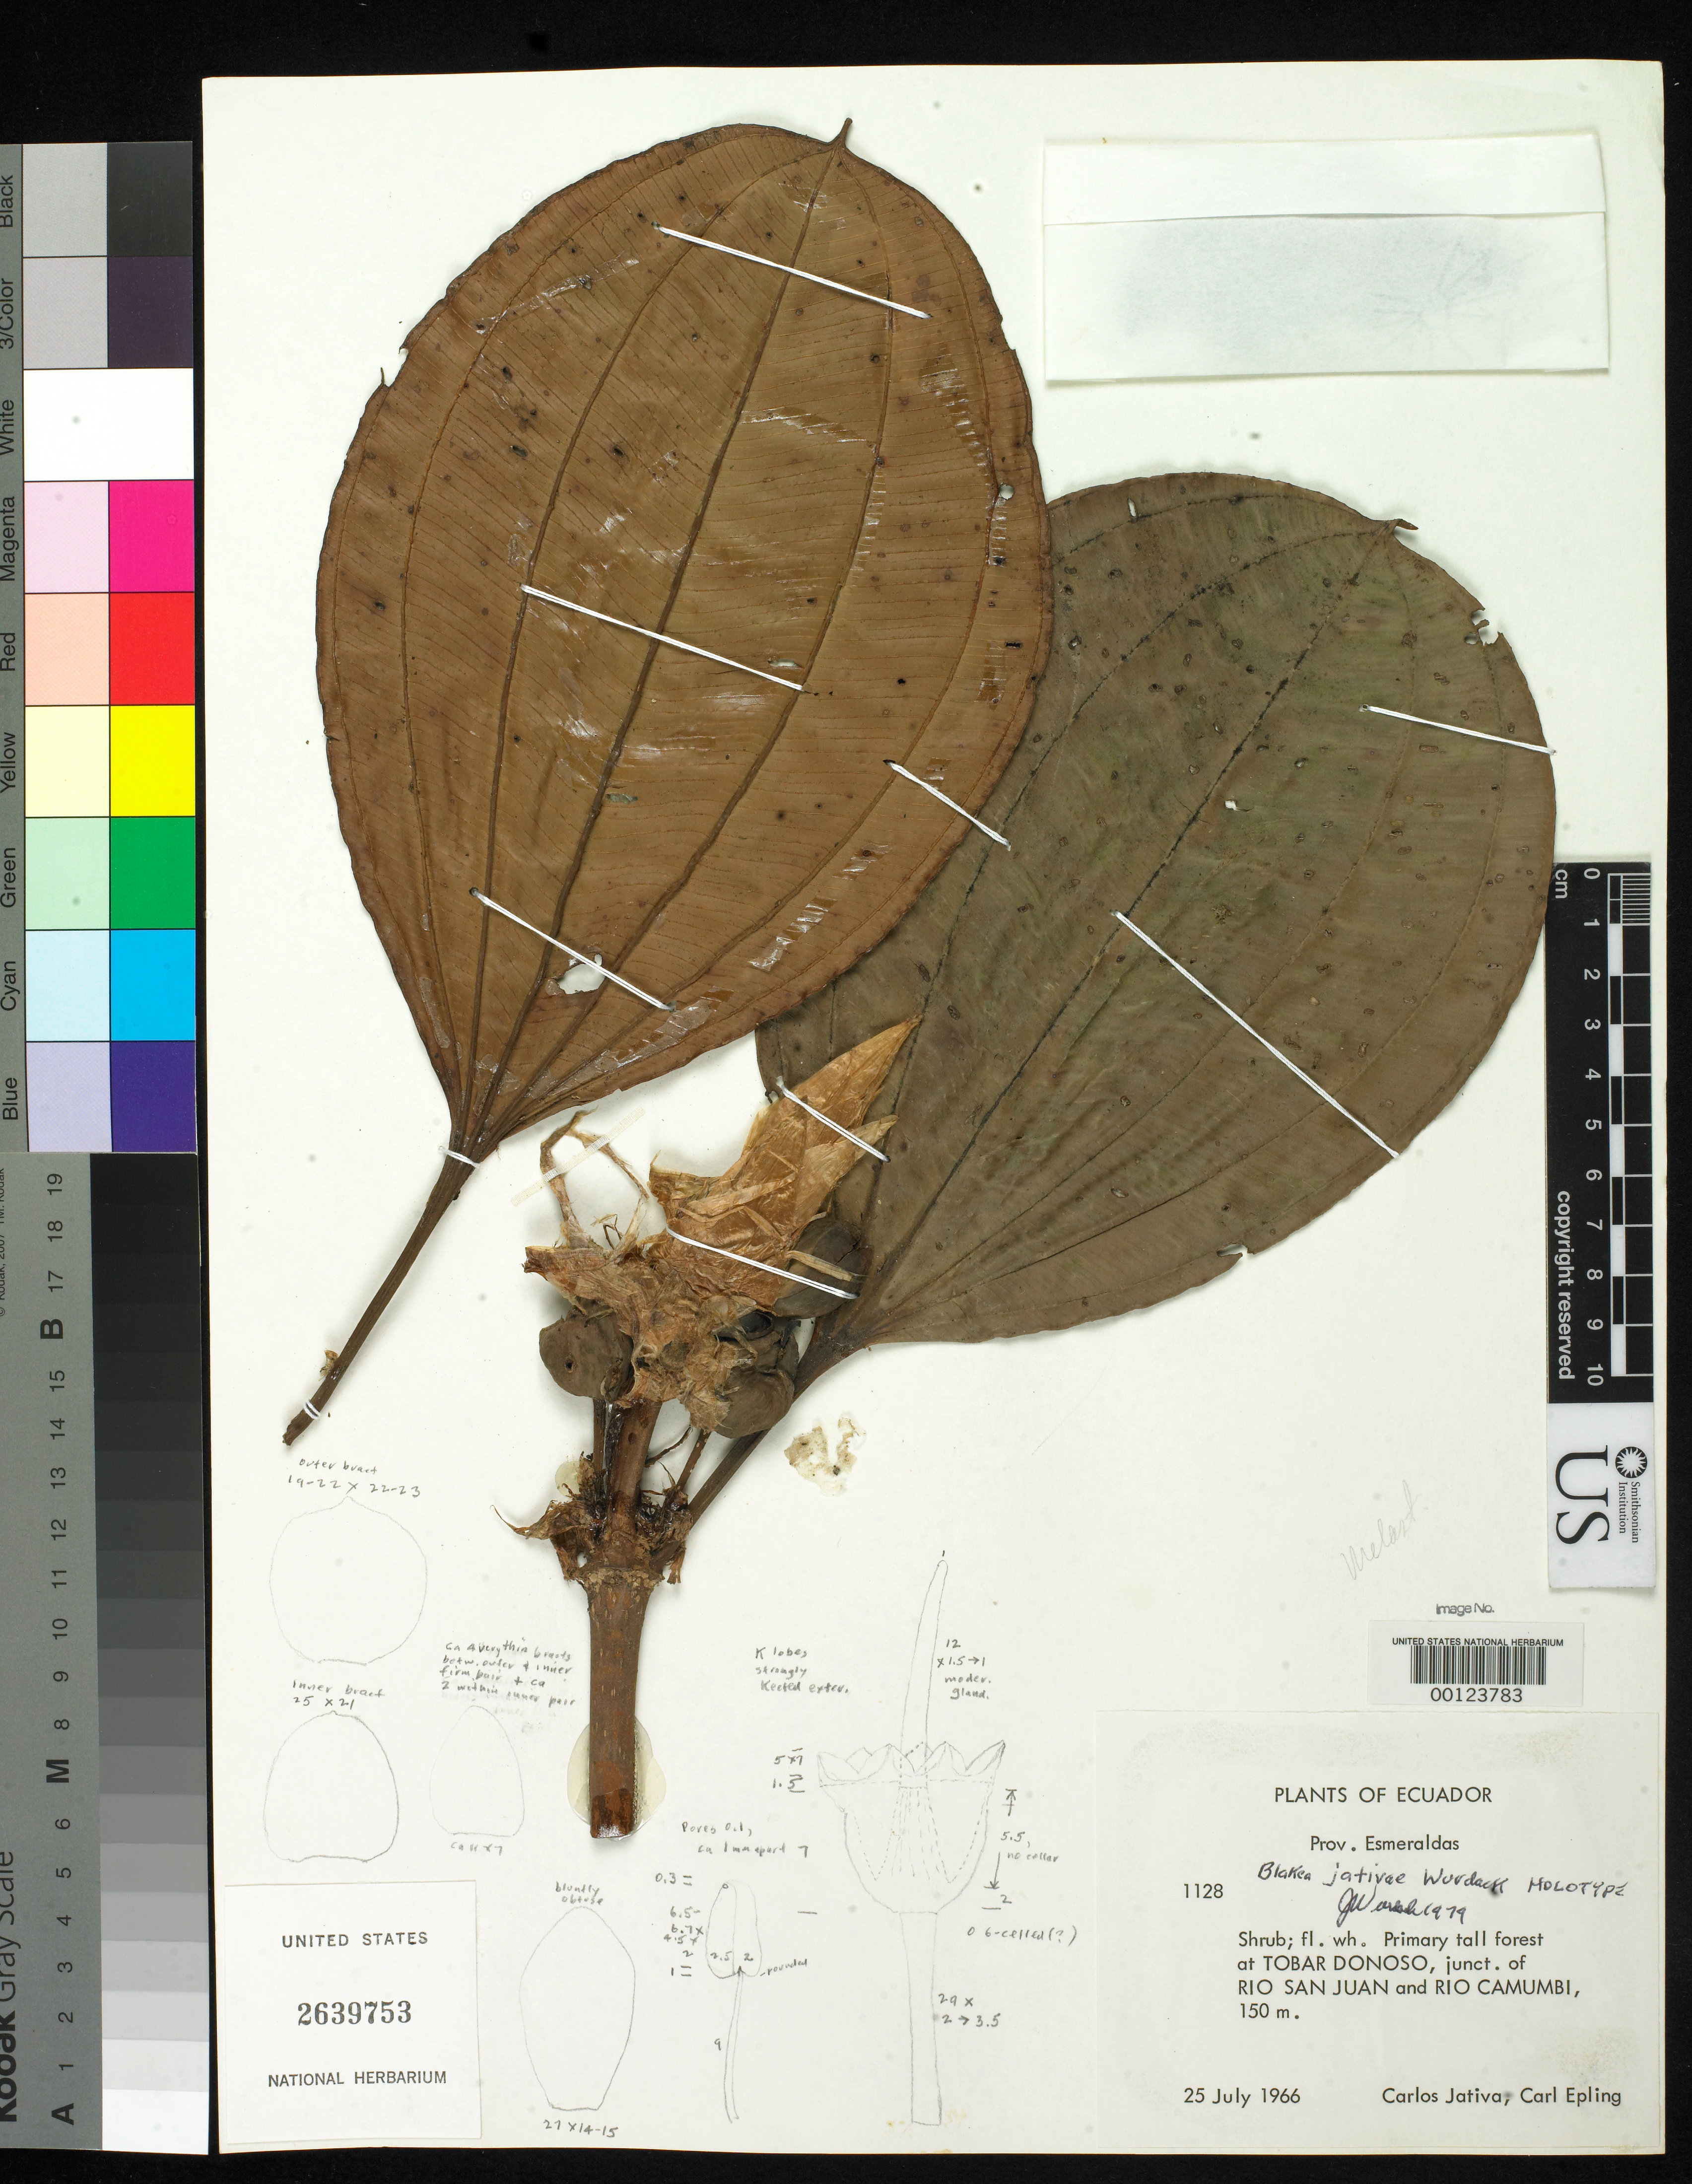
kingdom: Plantae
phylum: Tracheophyta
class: Magnoliopsida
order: Myrtales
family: Melastomataceae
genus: Blakea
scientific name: Blakea jativae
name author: Wurdack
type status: Holotype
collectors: C. D. Játiva & C. C. Epling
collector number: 1128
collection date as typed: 25 Jul 1966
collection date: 1966-07-25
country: Ecuador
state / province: Esmeraldas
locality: Near Tobar Donoso, junc. of Rio San Juan and Rio Camubi.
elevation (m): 150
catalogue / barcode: US 2639753